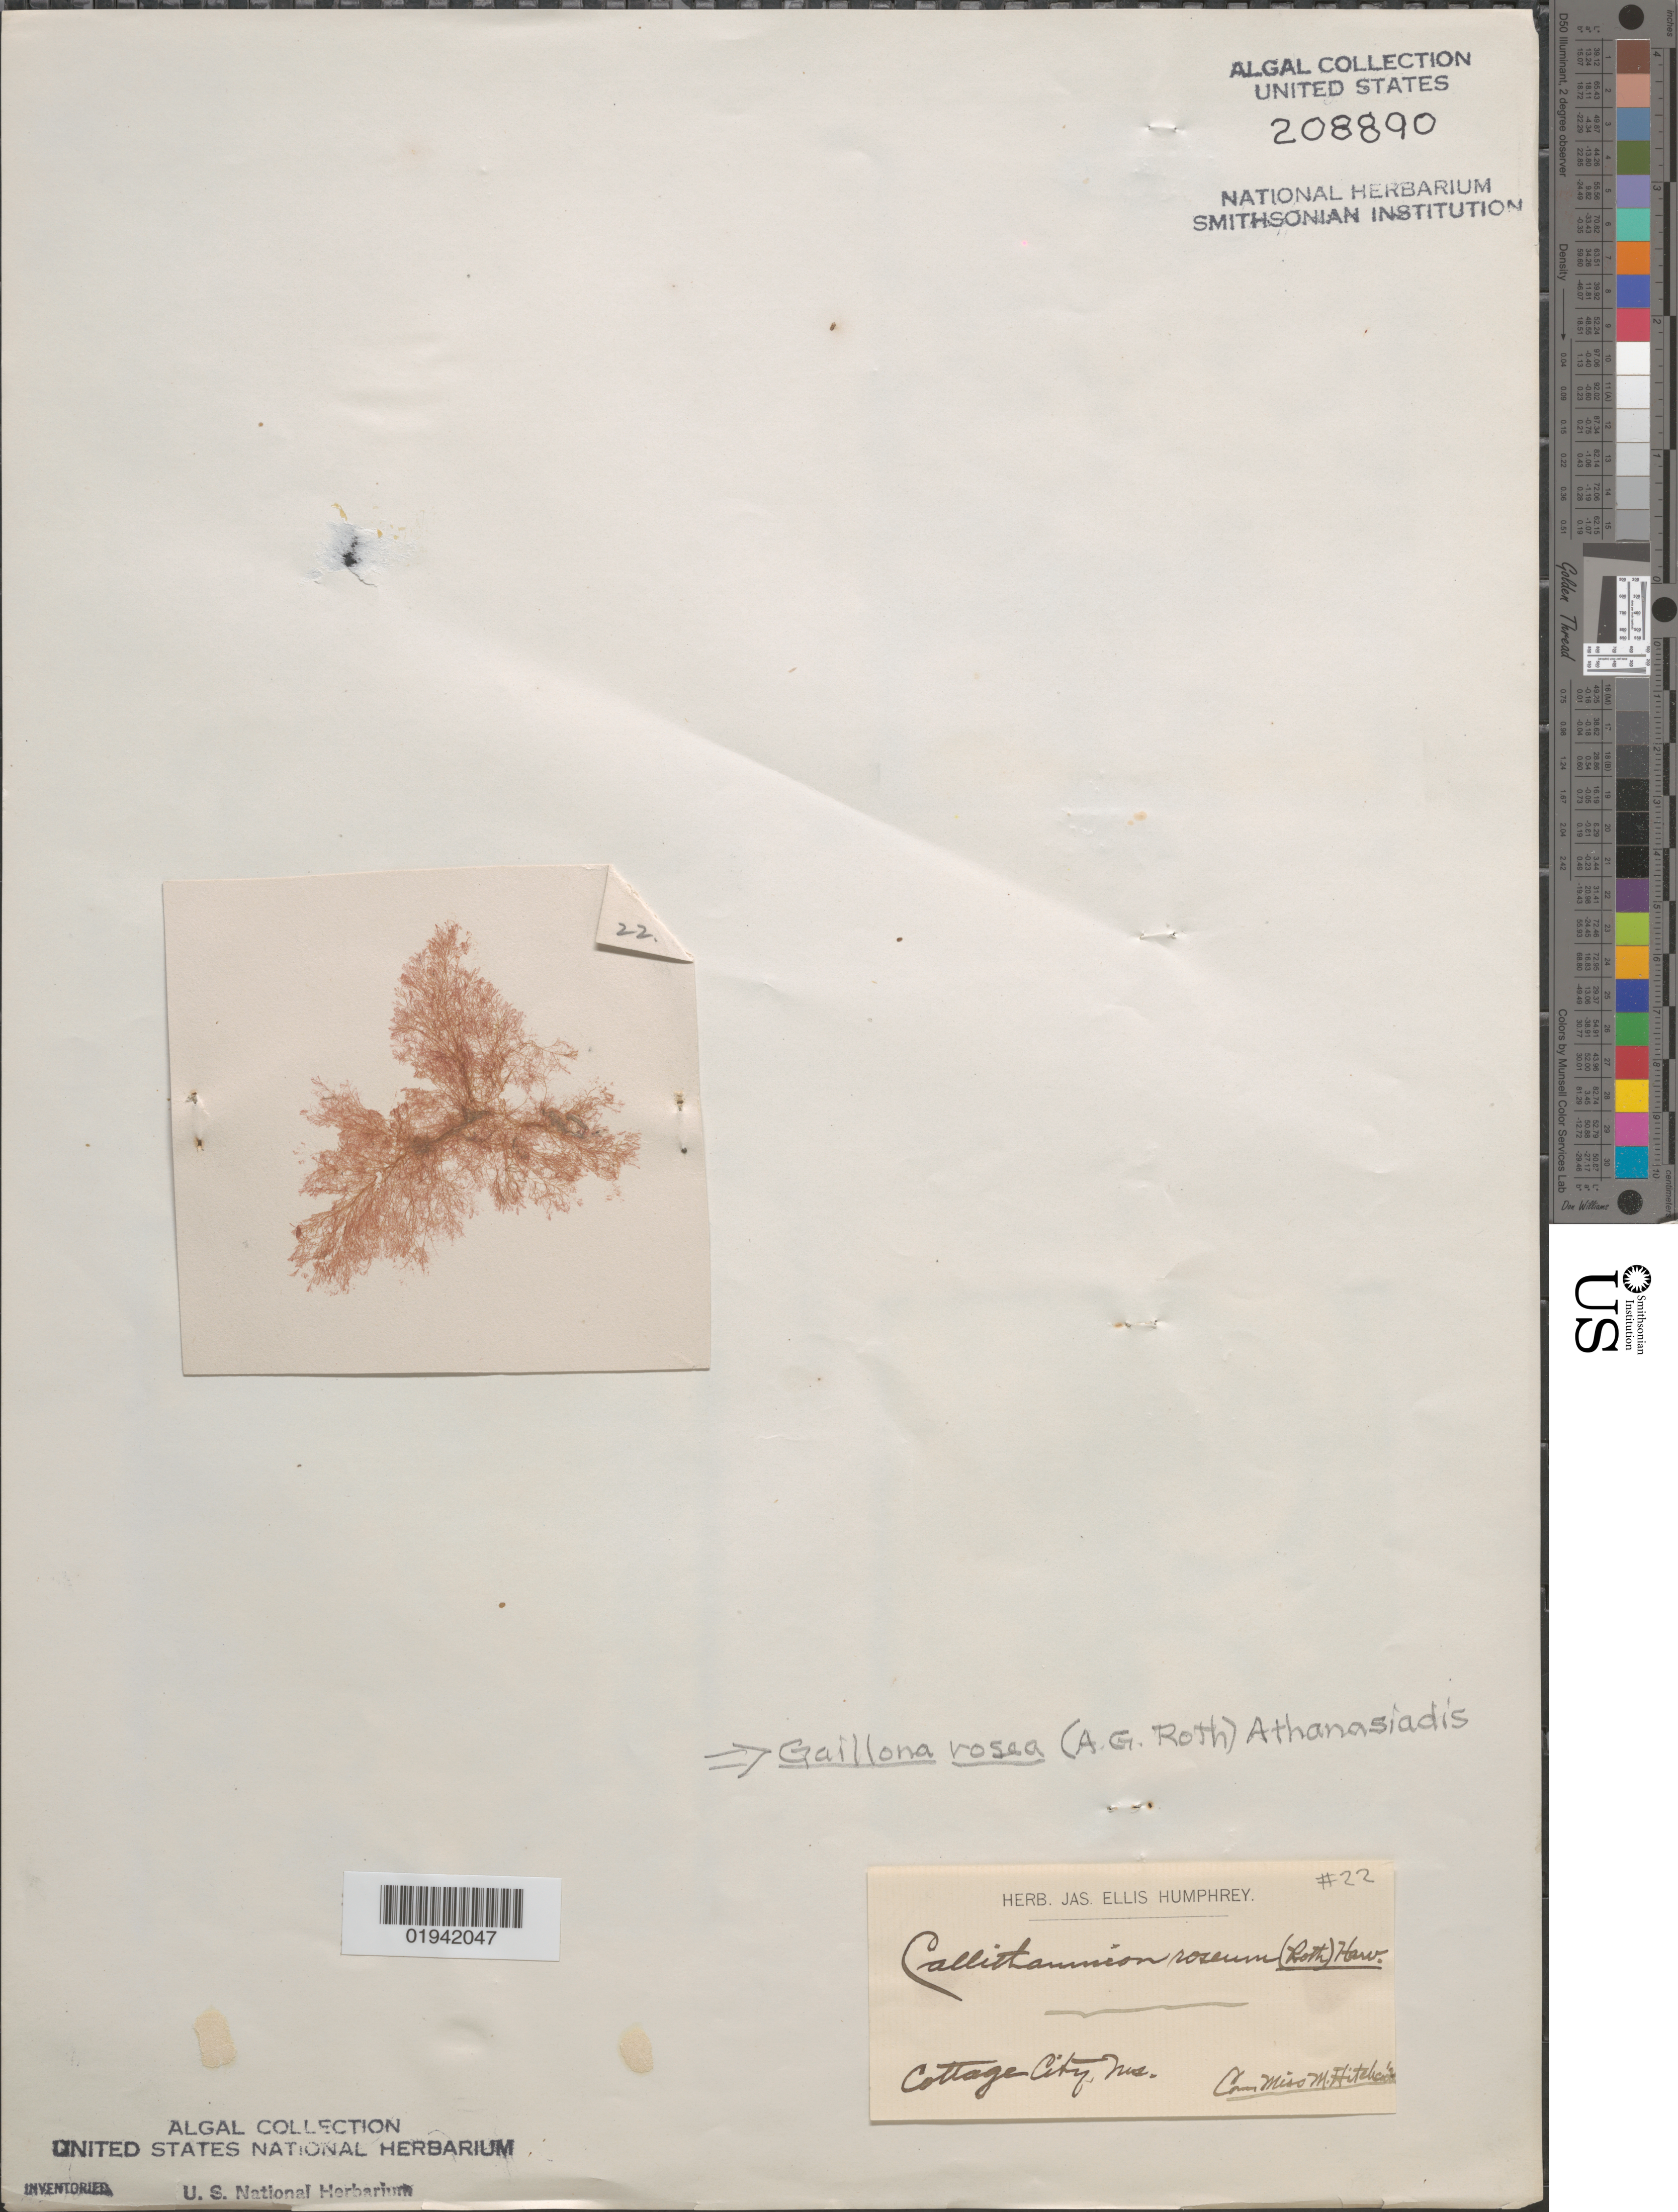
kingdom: Plantae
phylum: Rhodophyta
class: Florideophyceae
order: Ceramiales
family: Callithamniaceae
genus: Gaillona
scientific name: Gaillona rosea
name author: (Roth) A. Athanasiadis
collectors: M. Hitchcock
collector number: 22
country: United States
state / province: Massachusetts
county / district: Dukes County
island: Martha's Vineyard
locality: Cottage City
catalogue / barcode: US 208890